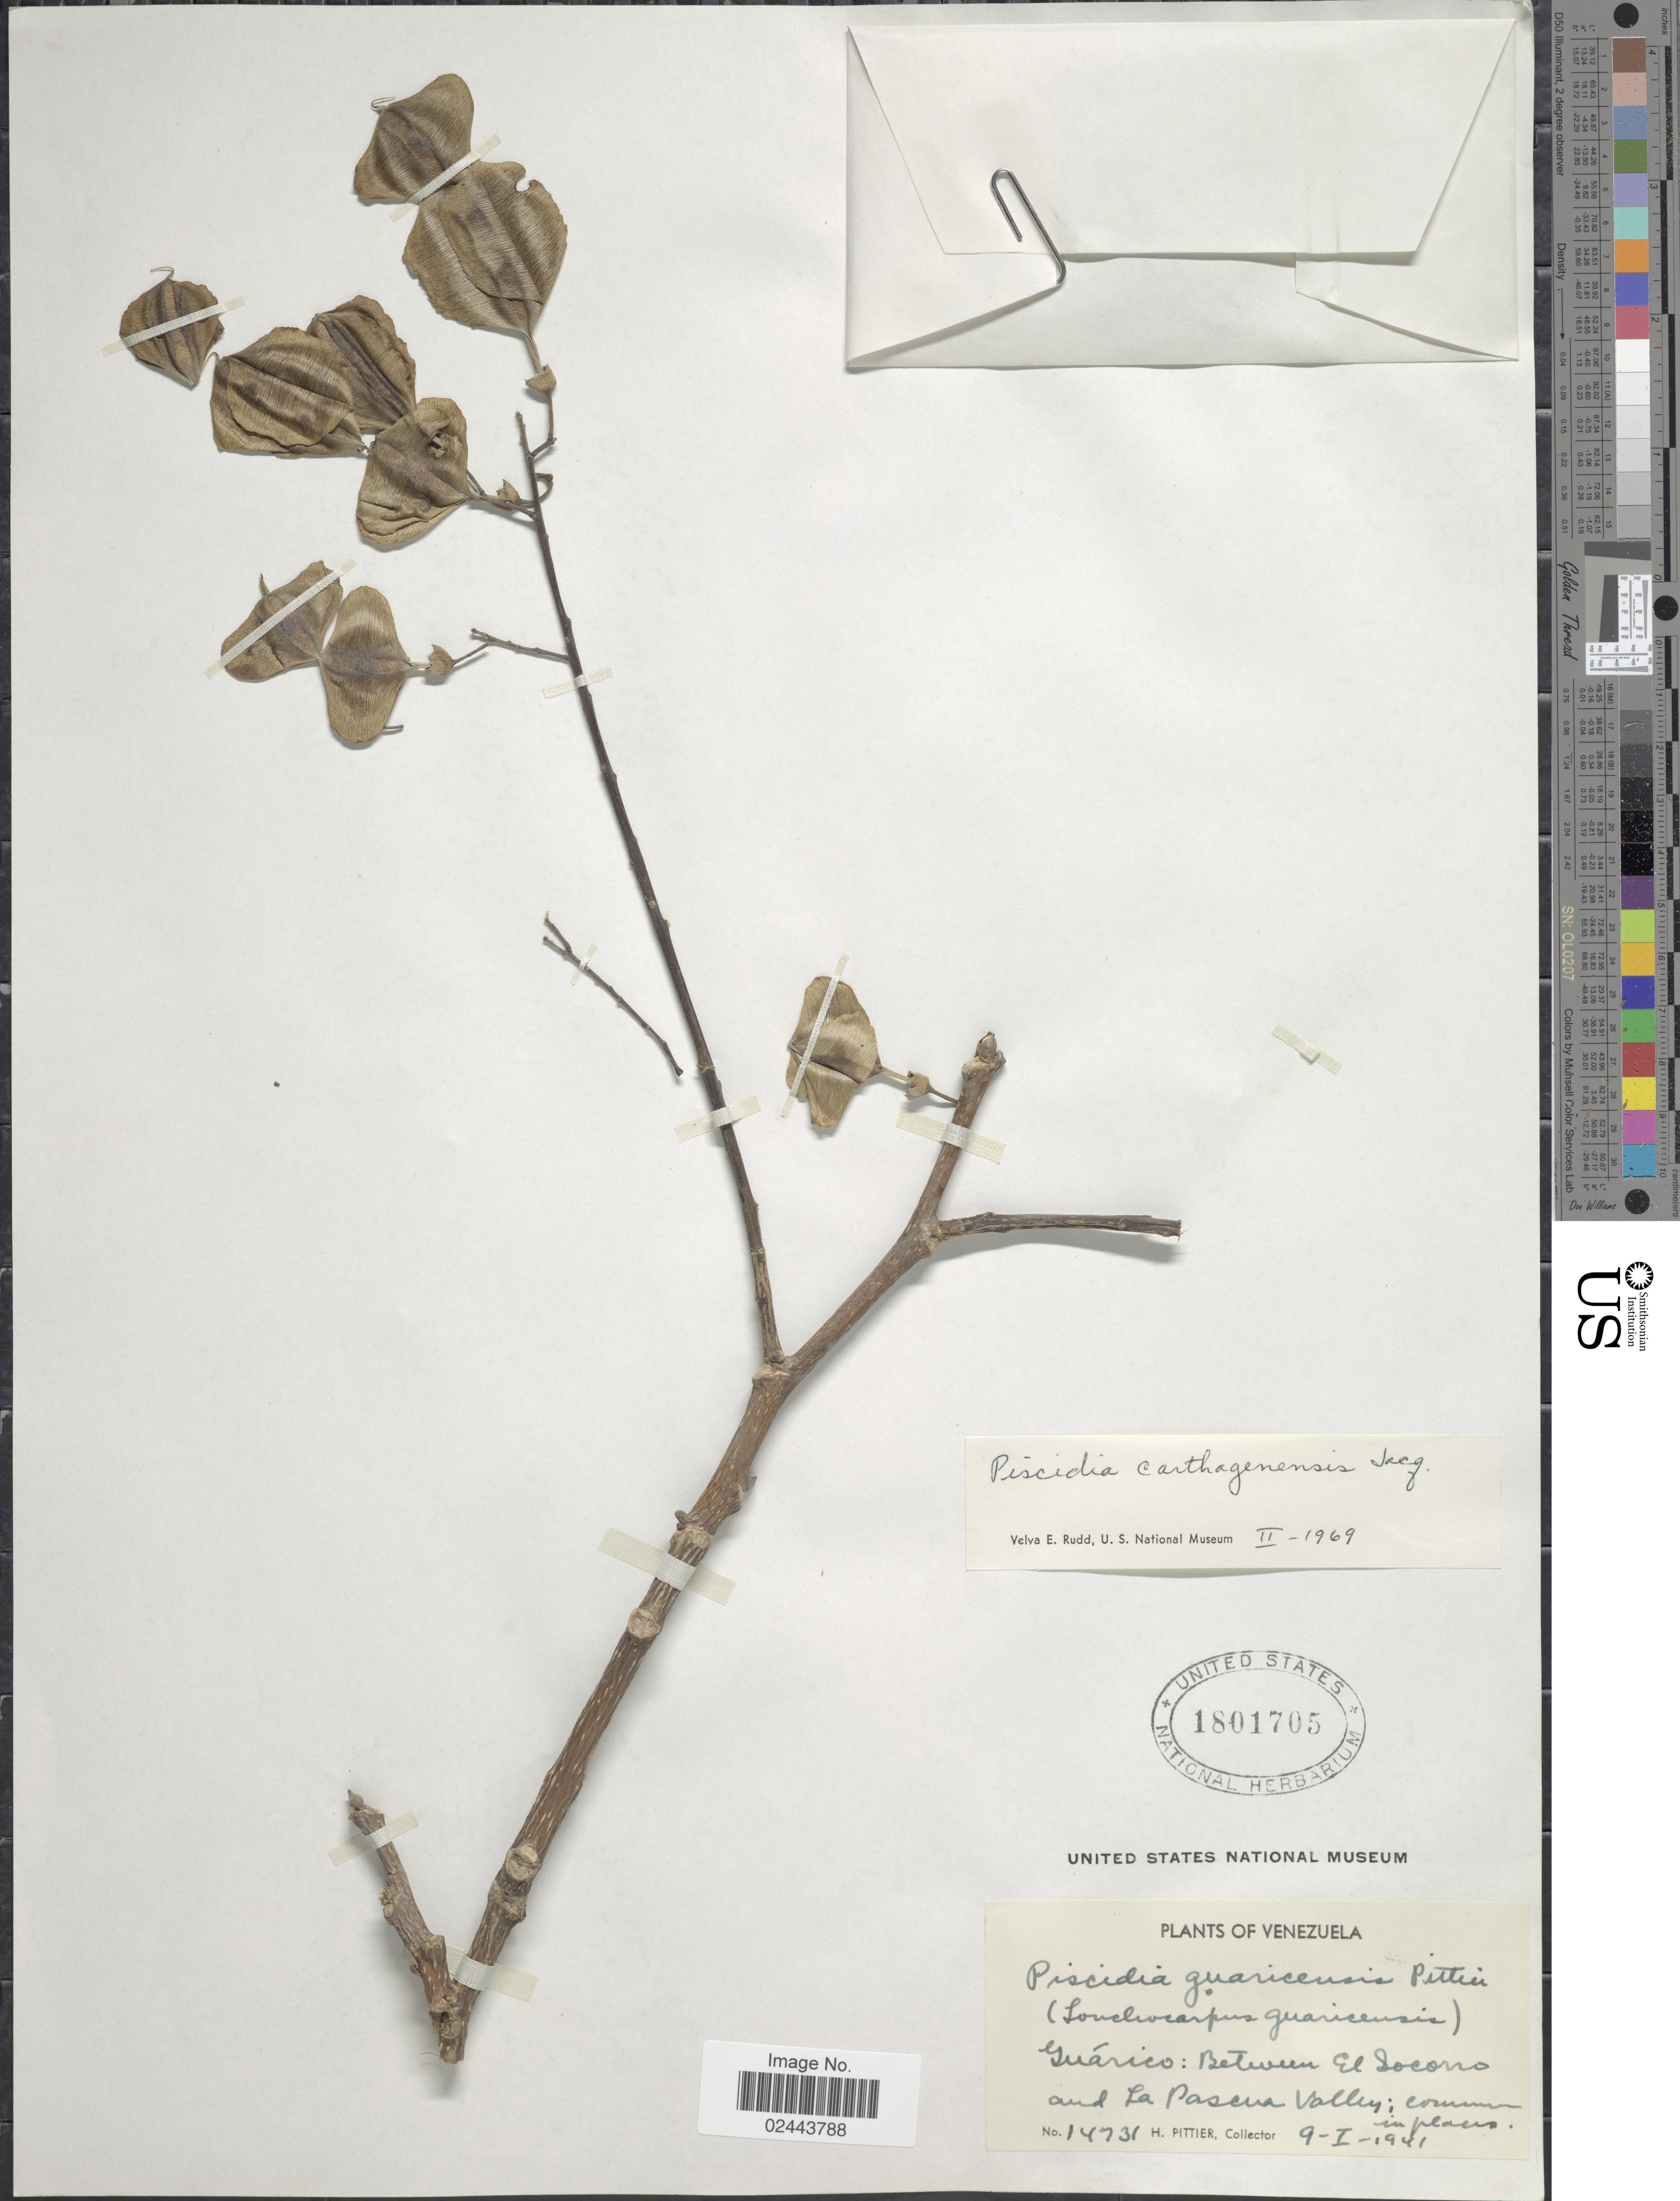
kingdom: Plantae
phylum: Tracheophyta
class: Magnoliopsida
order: Fabales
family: Fabaceae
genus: Piscidia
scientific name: Piscidia carthagenensis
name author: Jacq.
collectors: H. F. Pittier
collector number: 14731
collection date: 1941-01-09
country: Venezuela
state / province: Guárico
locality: Between El Socorro and La Pascua Valley.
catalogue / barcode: US 1801705